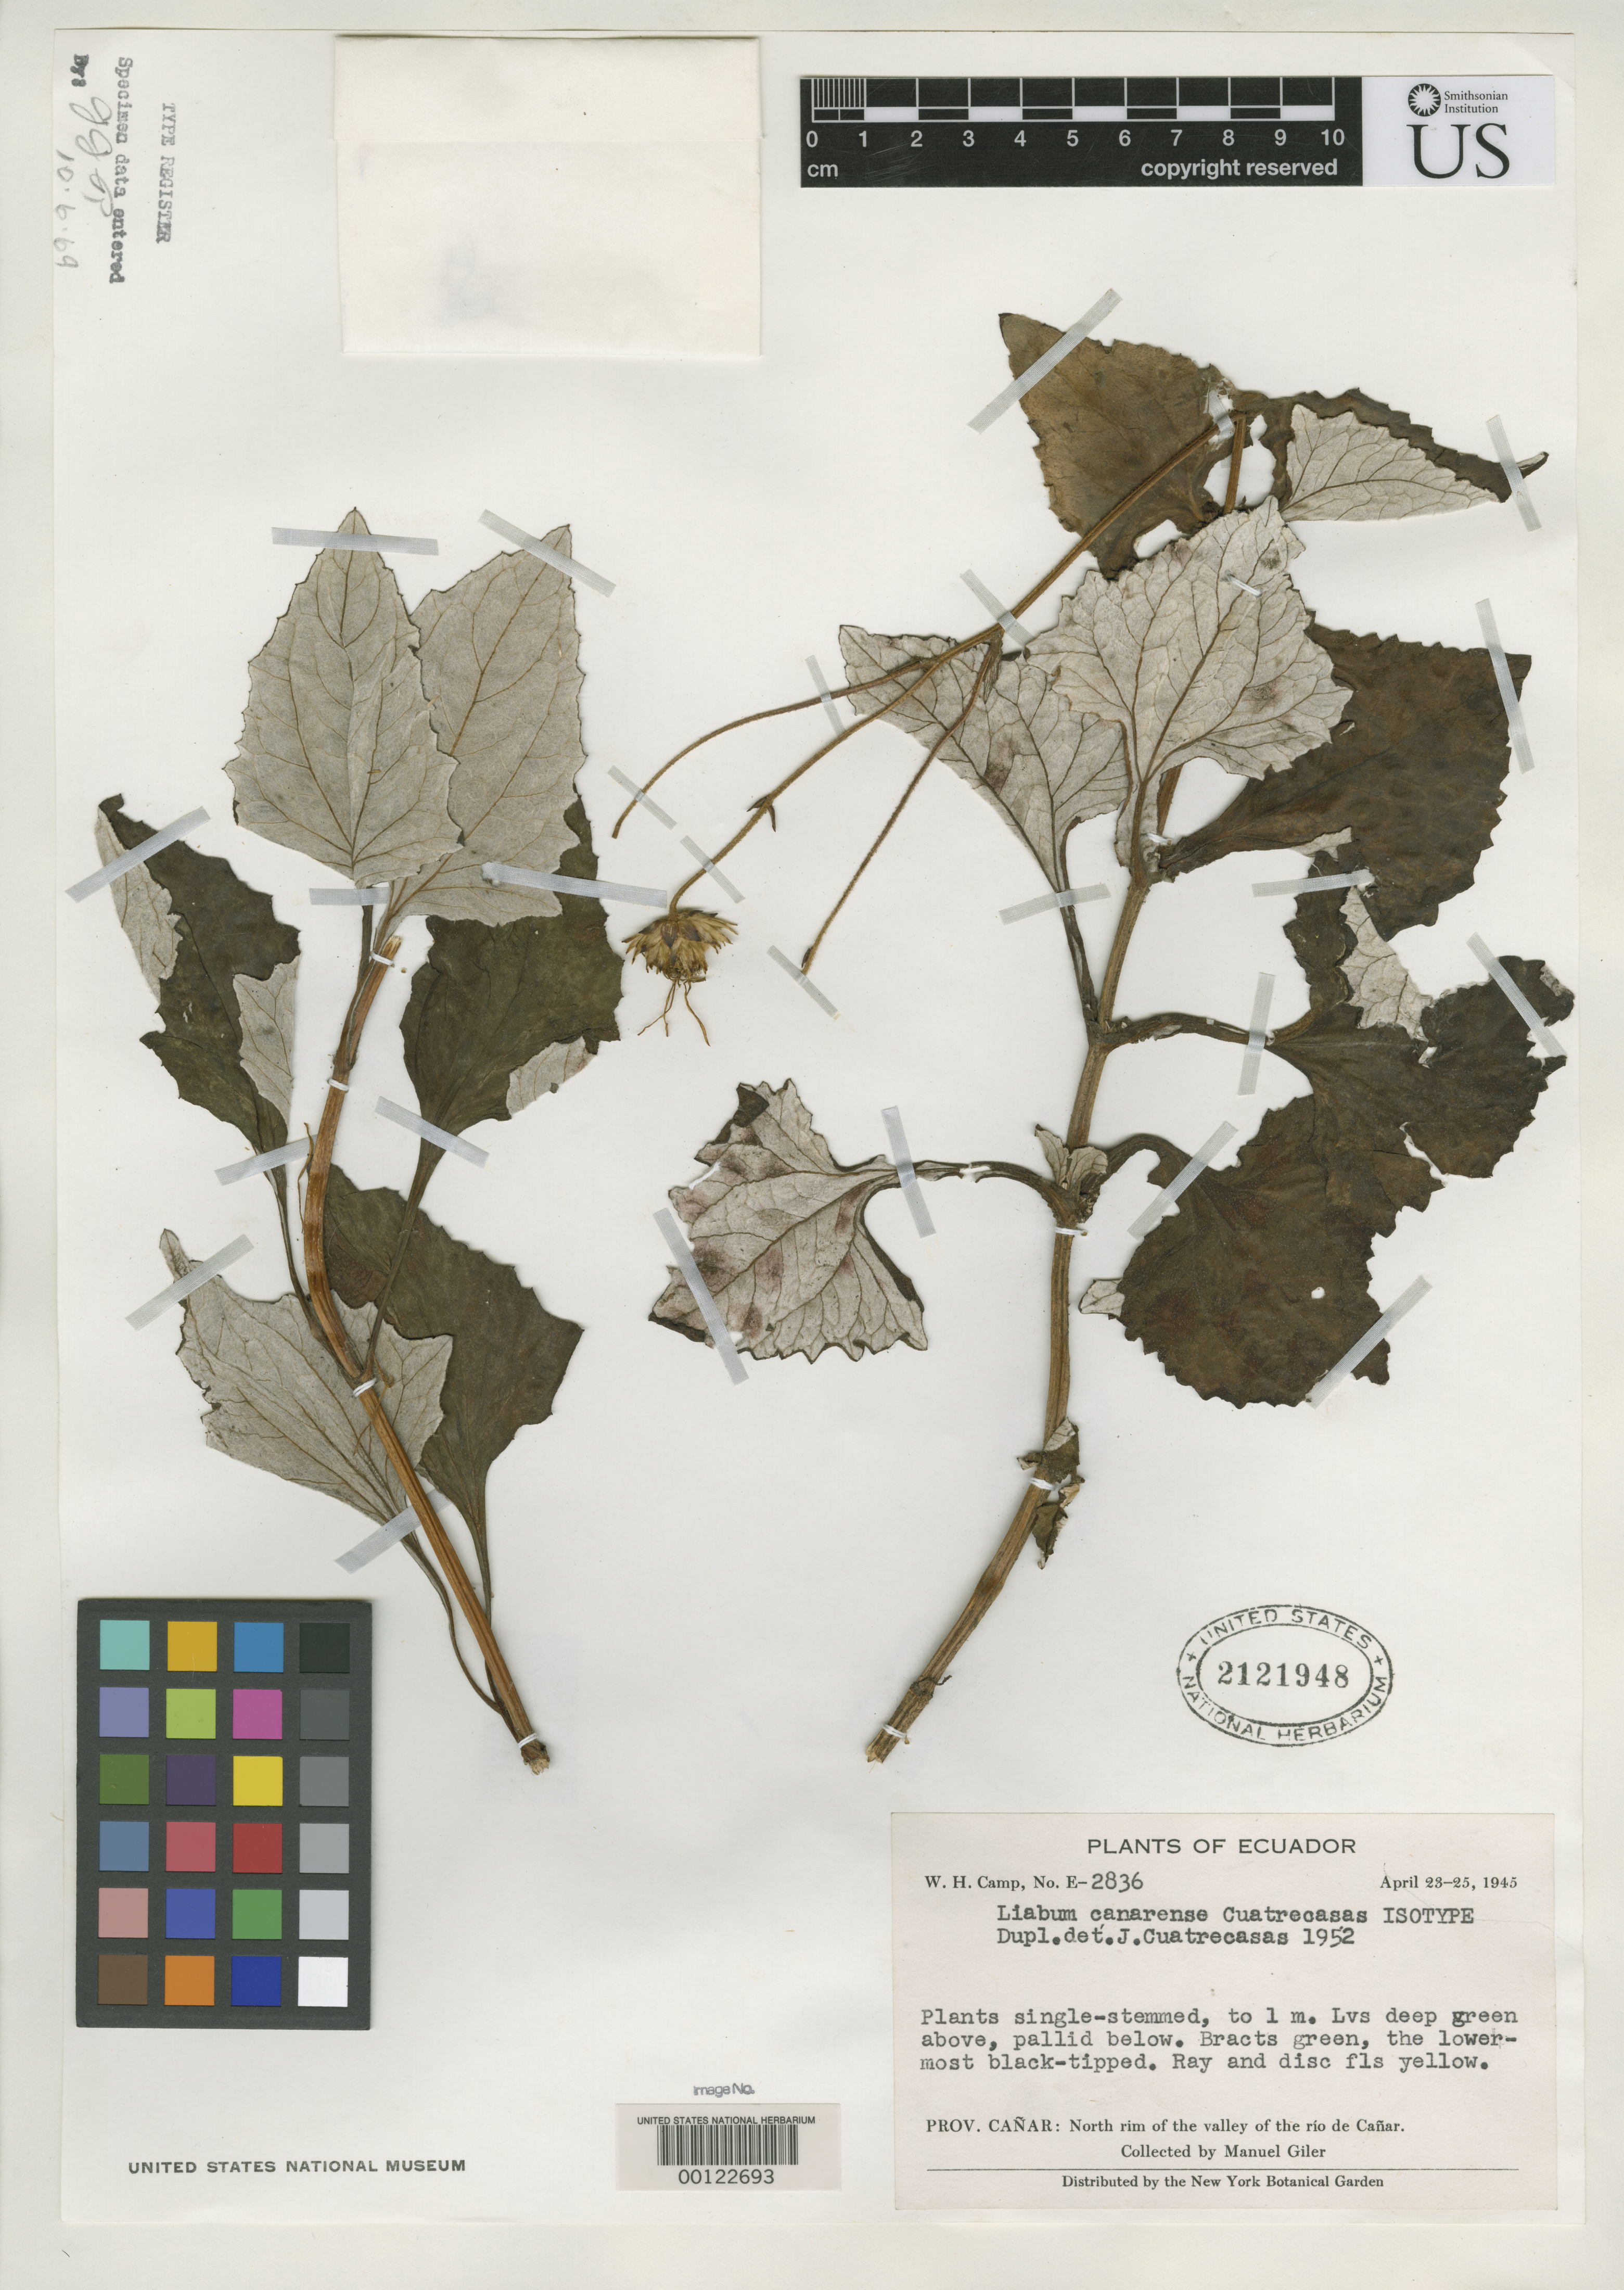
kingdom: Plantae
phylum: Tracheophyta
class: Magnoliopsida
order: Asterales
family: Asteraceae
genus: Liabum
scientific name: Liabum canarense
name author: Cuatrec.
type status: Isotype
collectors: M. Giler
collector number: W.H. Camp E-2836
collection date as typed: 23 Apr 1945 to 25 Apr 1945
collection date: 1945-04-23/1945-04-25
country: Ecuador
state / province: Cañar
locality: Rio de Canar.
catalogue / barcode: US 2121948